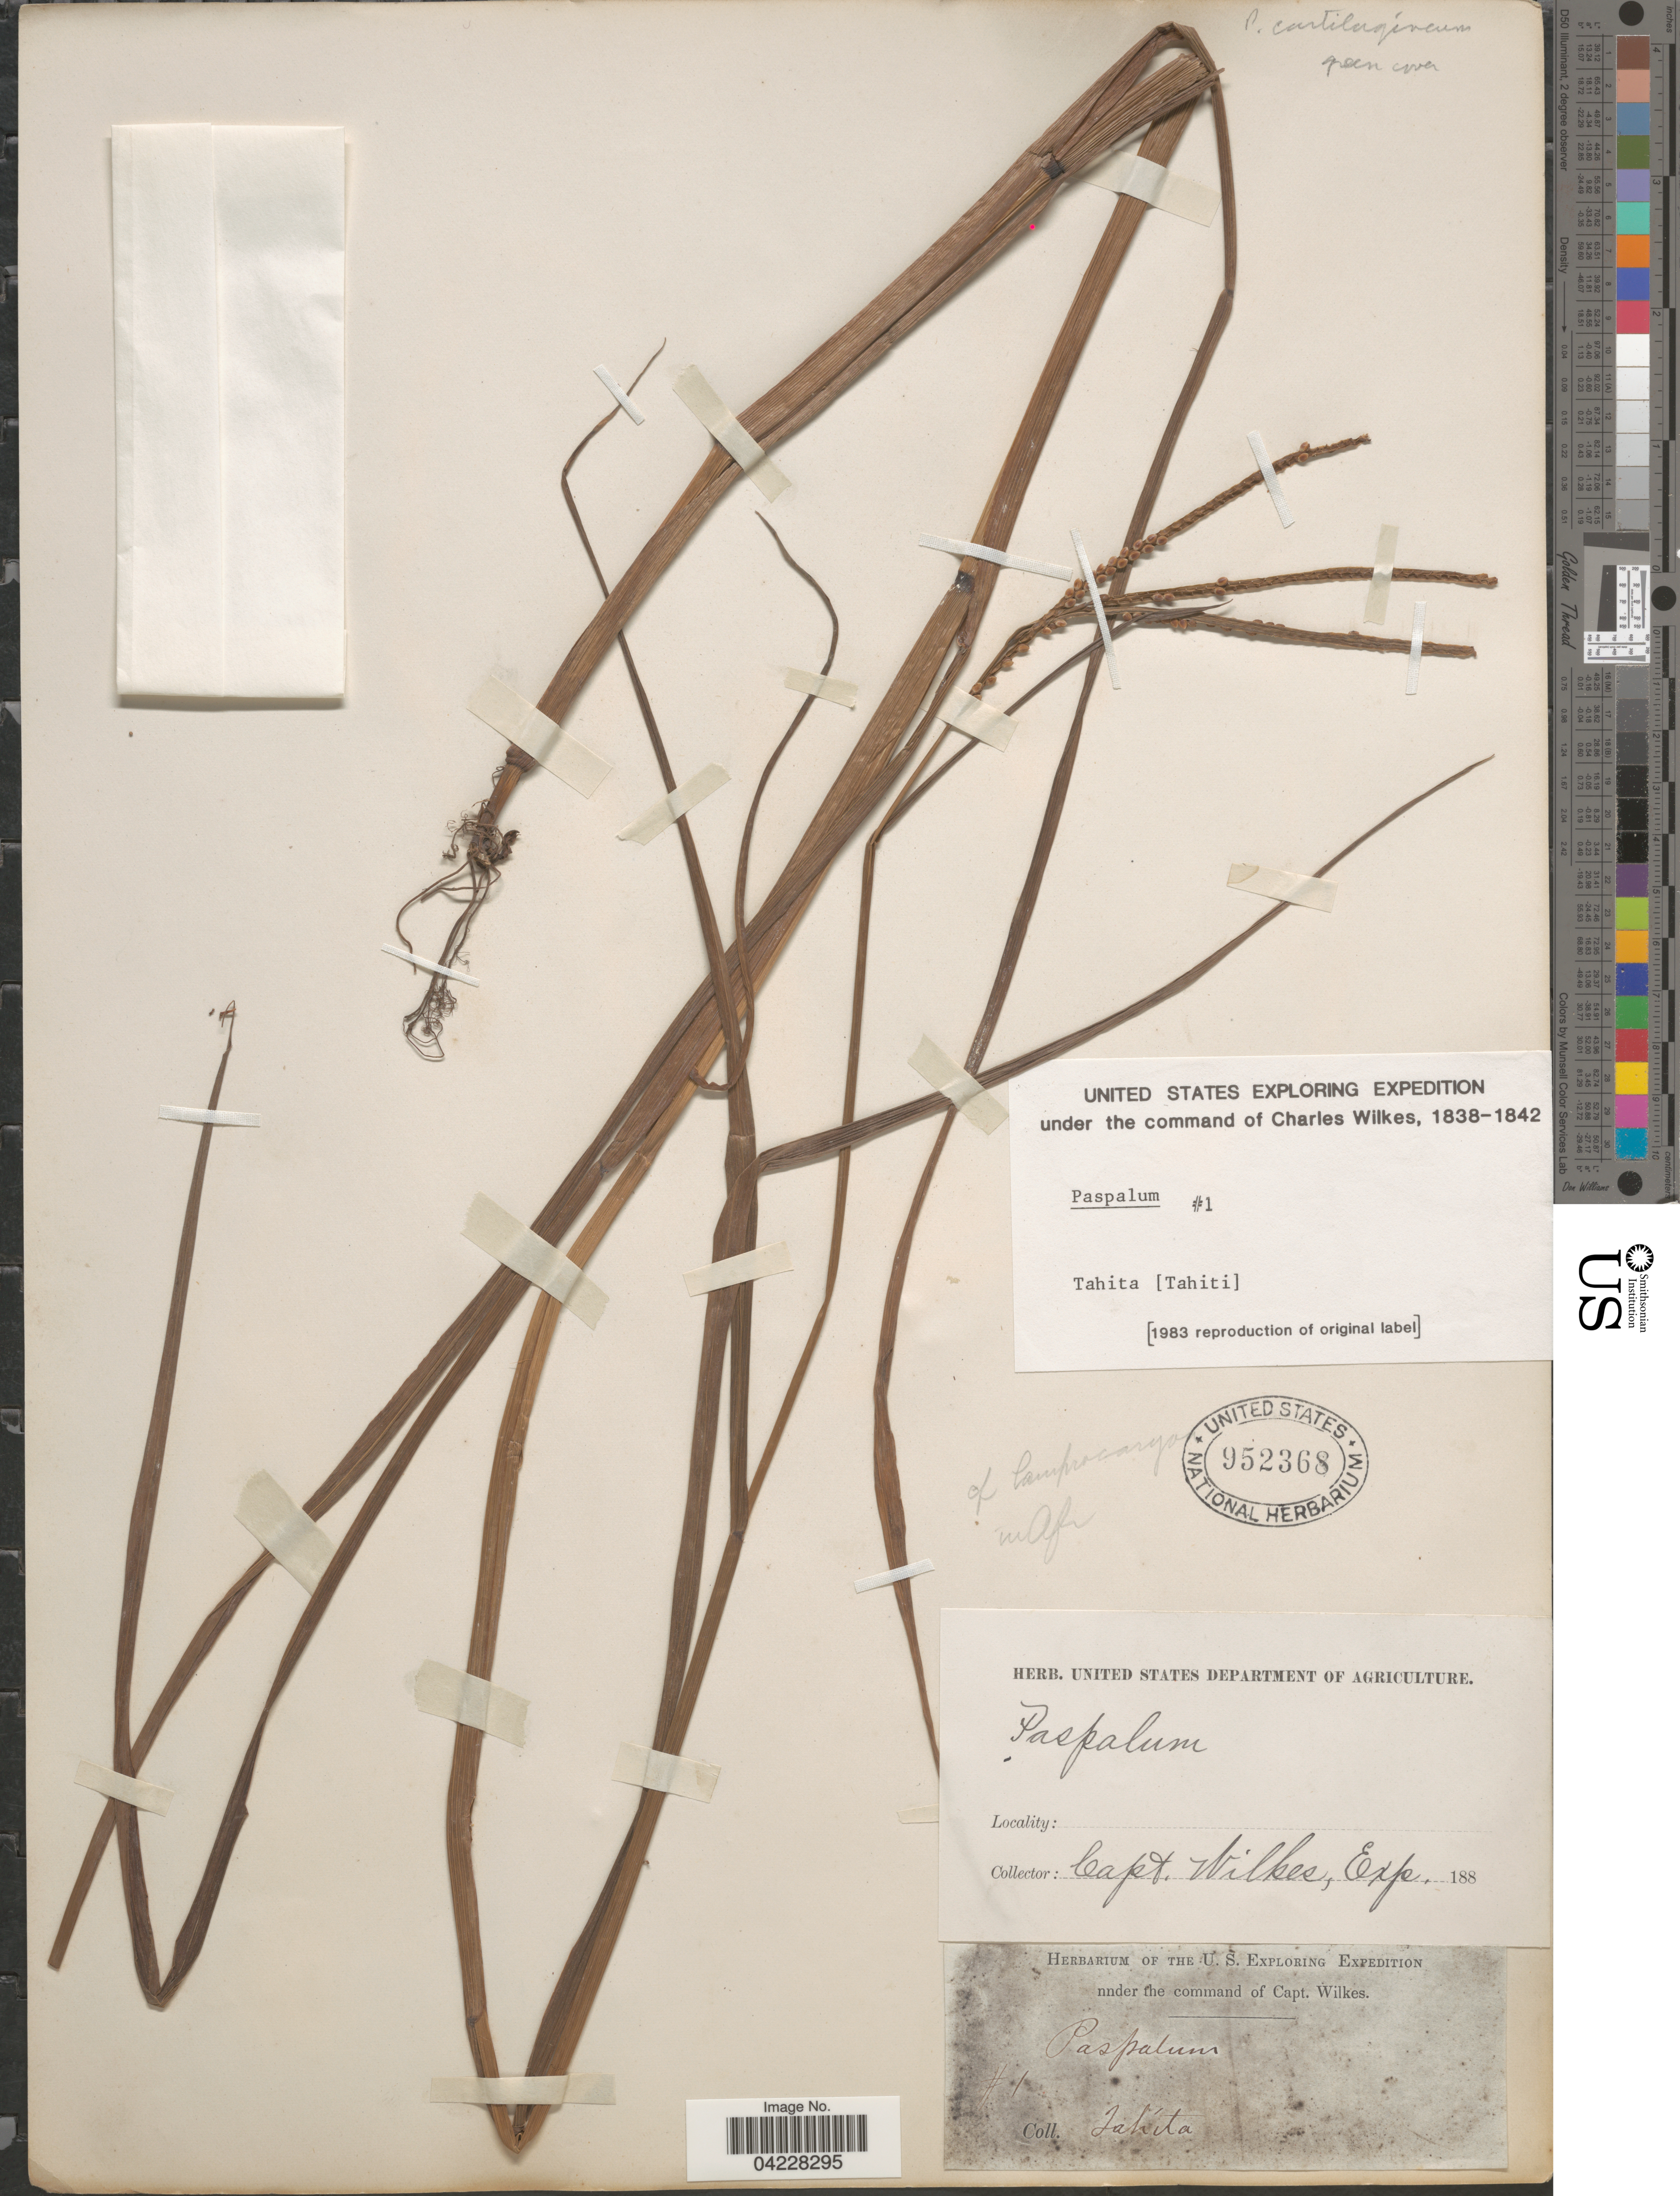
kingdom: Plantae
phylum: Tracheophyta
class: Liliopsida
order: Poales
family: Poaceae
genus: Paspalum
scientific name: Paspalum sp.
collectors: Wilkes Explor. Exped.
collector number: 1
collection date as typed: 188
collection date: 1838/1842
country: French Polynesia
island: Tahiti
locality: The U.S. Exploring Expedition under the command of Capt. Wilkes. Tahita [Tahiti].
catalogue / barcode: US 952368